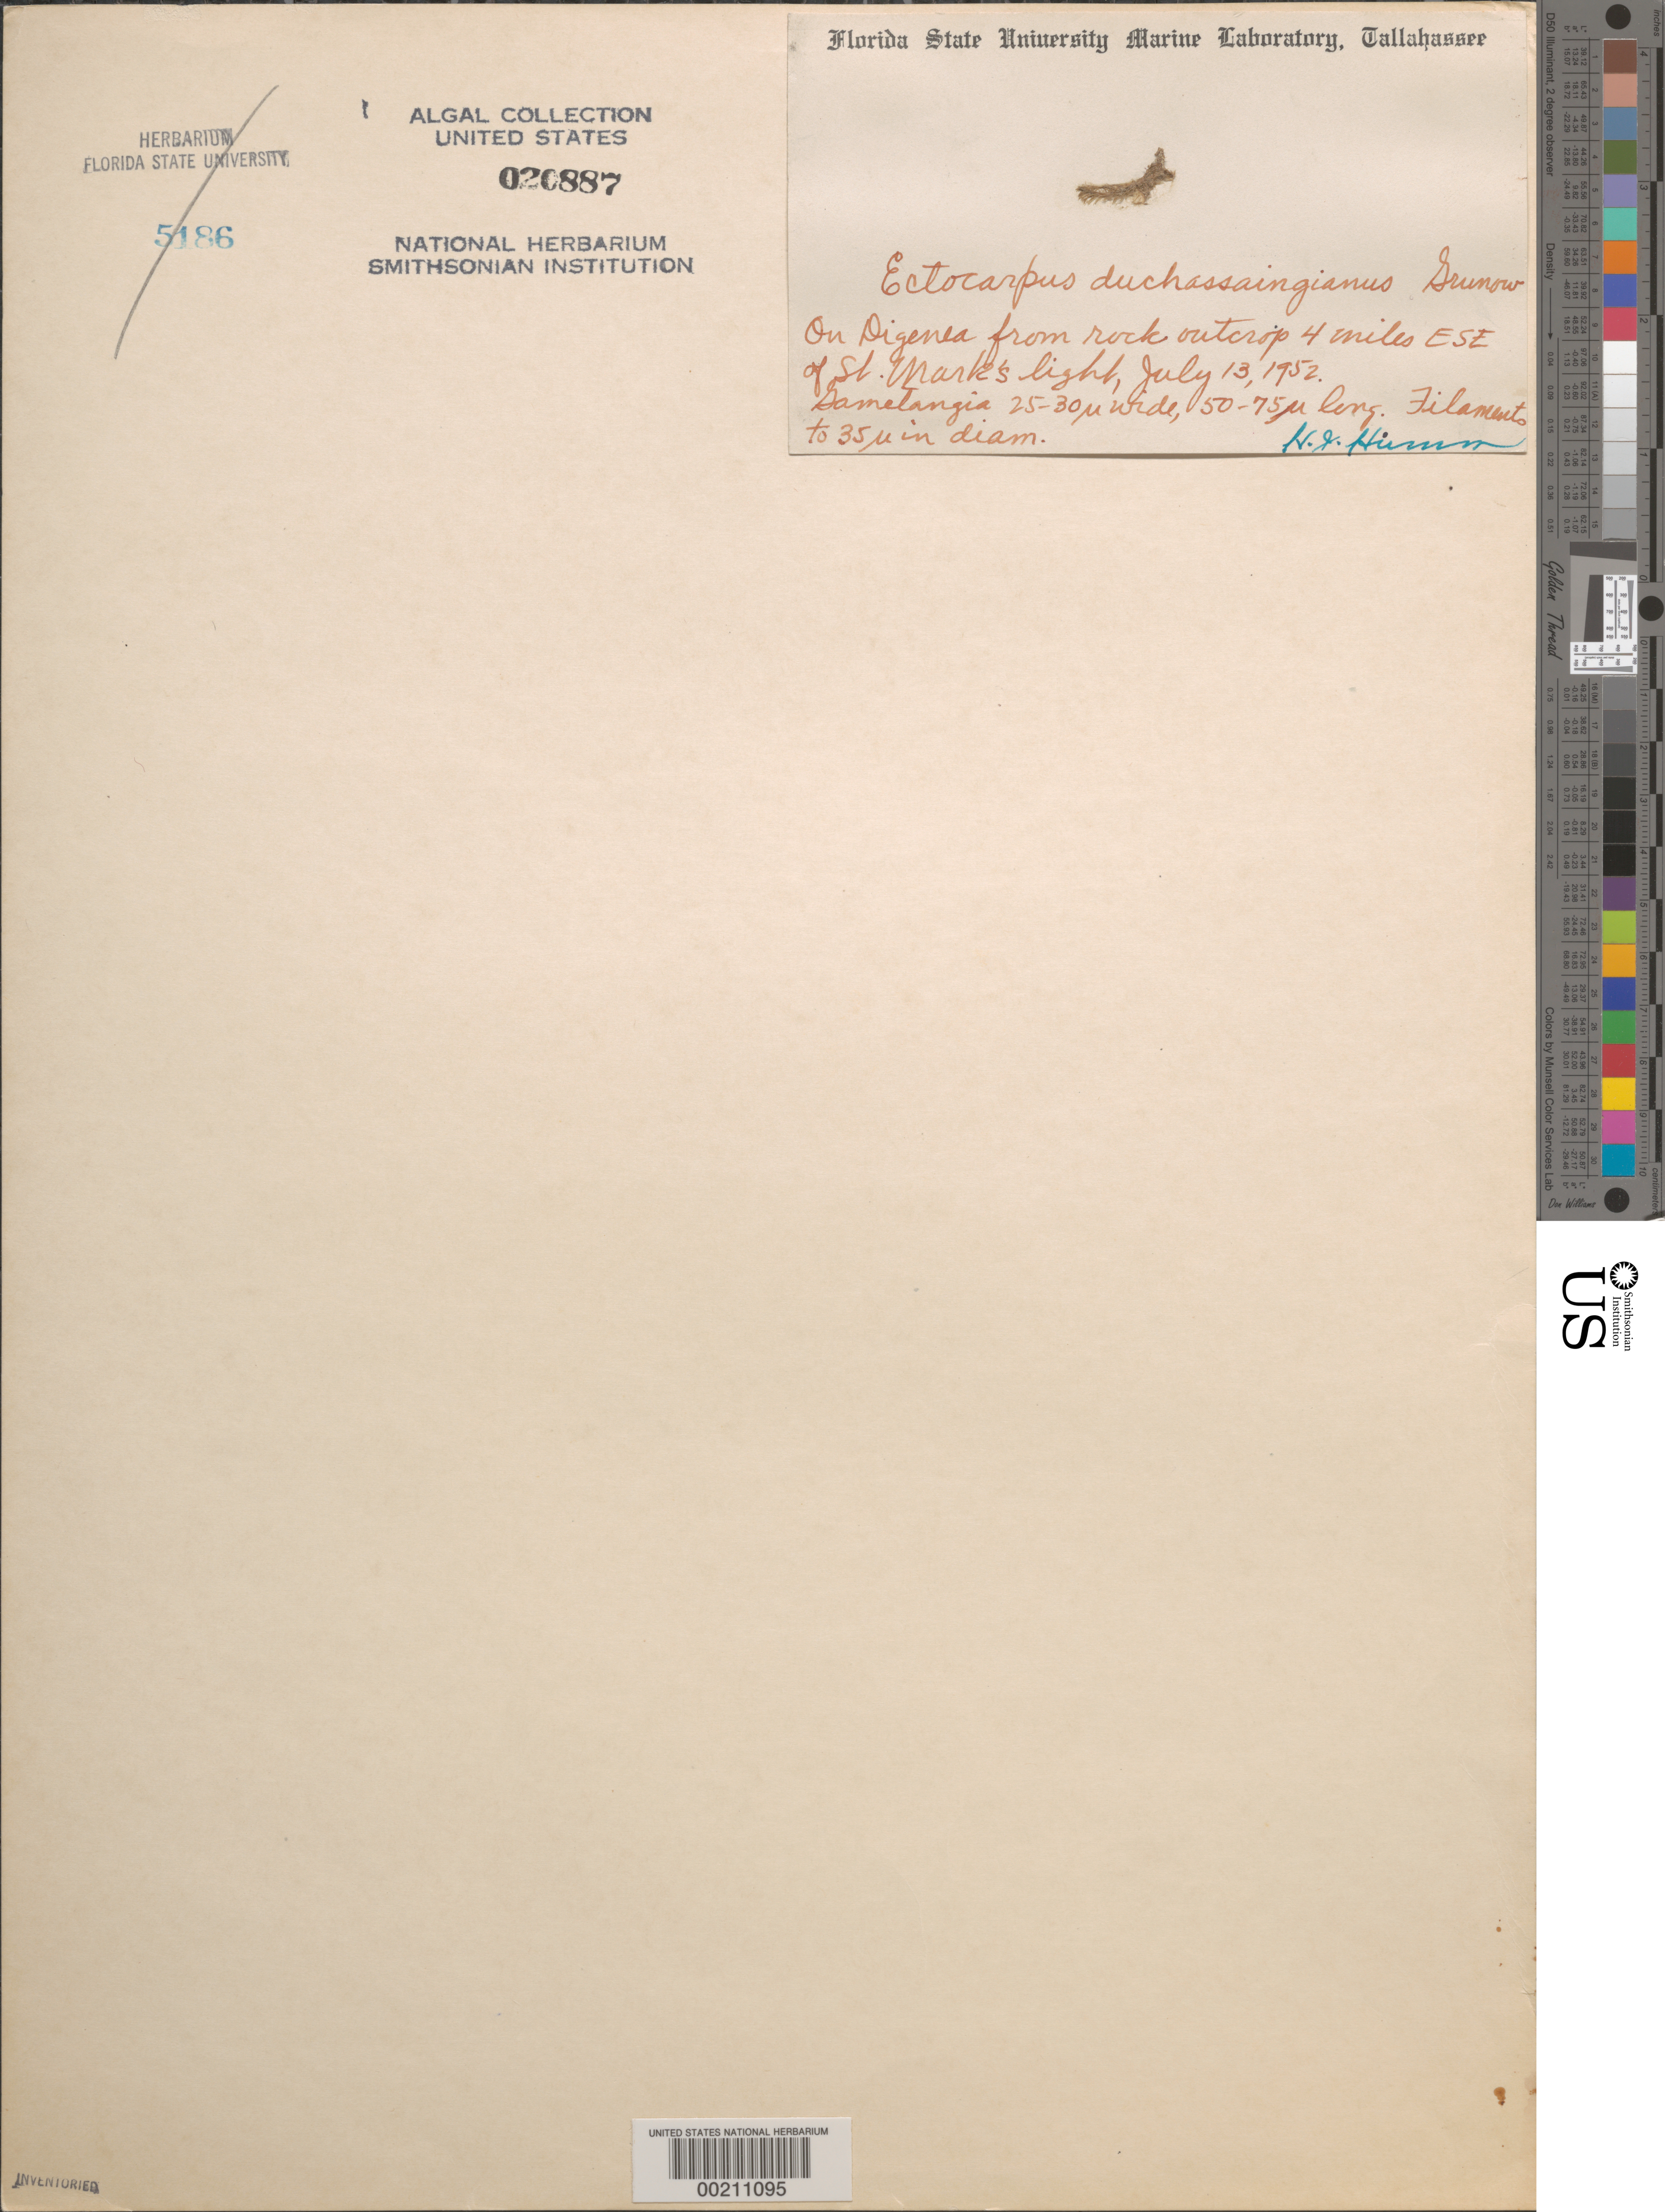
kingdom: Chromista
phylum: Ochrophyta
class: Phaeophyceae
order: Ectocarpales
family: Ectocarpaceae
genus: Ectocarpus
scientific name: Ectocarpus duchassaingianus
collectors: H. J. Humm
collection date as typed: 13 Jul 1952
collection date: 1952-07-13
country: United States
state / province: Florida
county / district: Wakulla County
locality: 4 miles east southeast of St. Marks Light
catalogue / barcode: US 20887